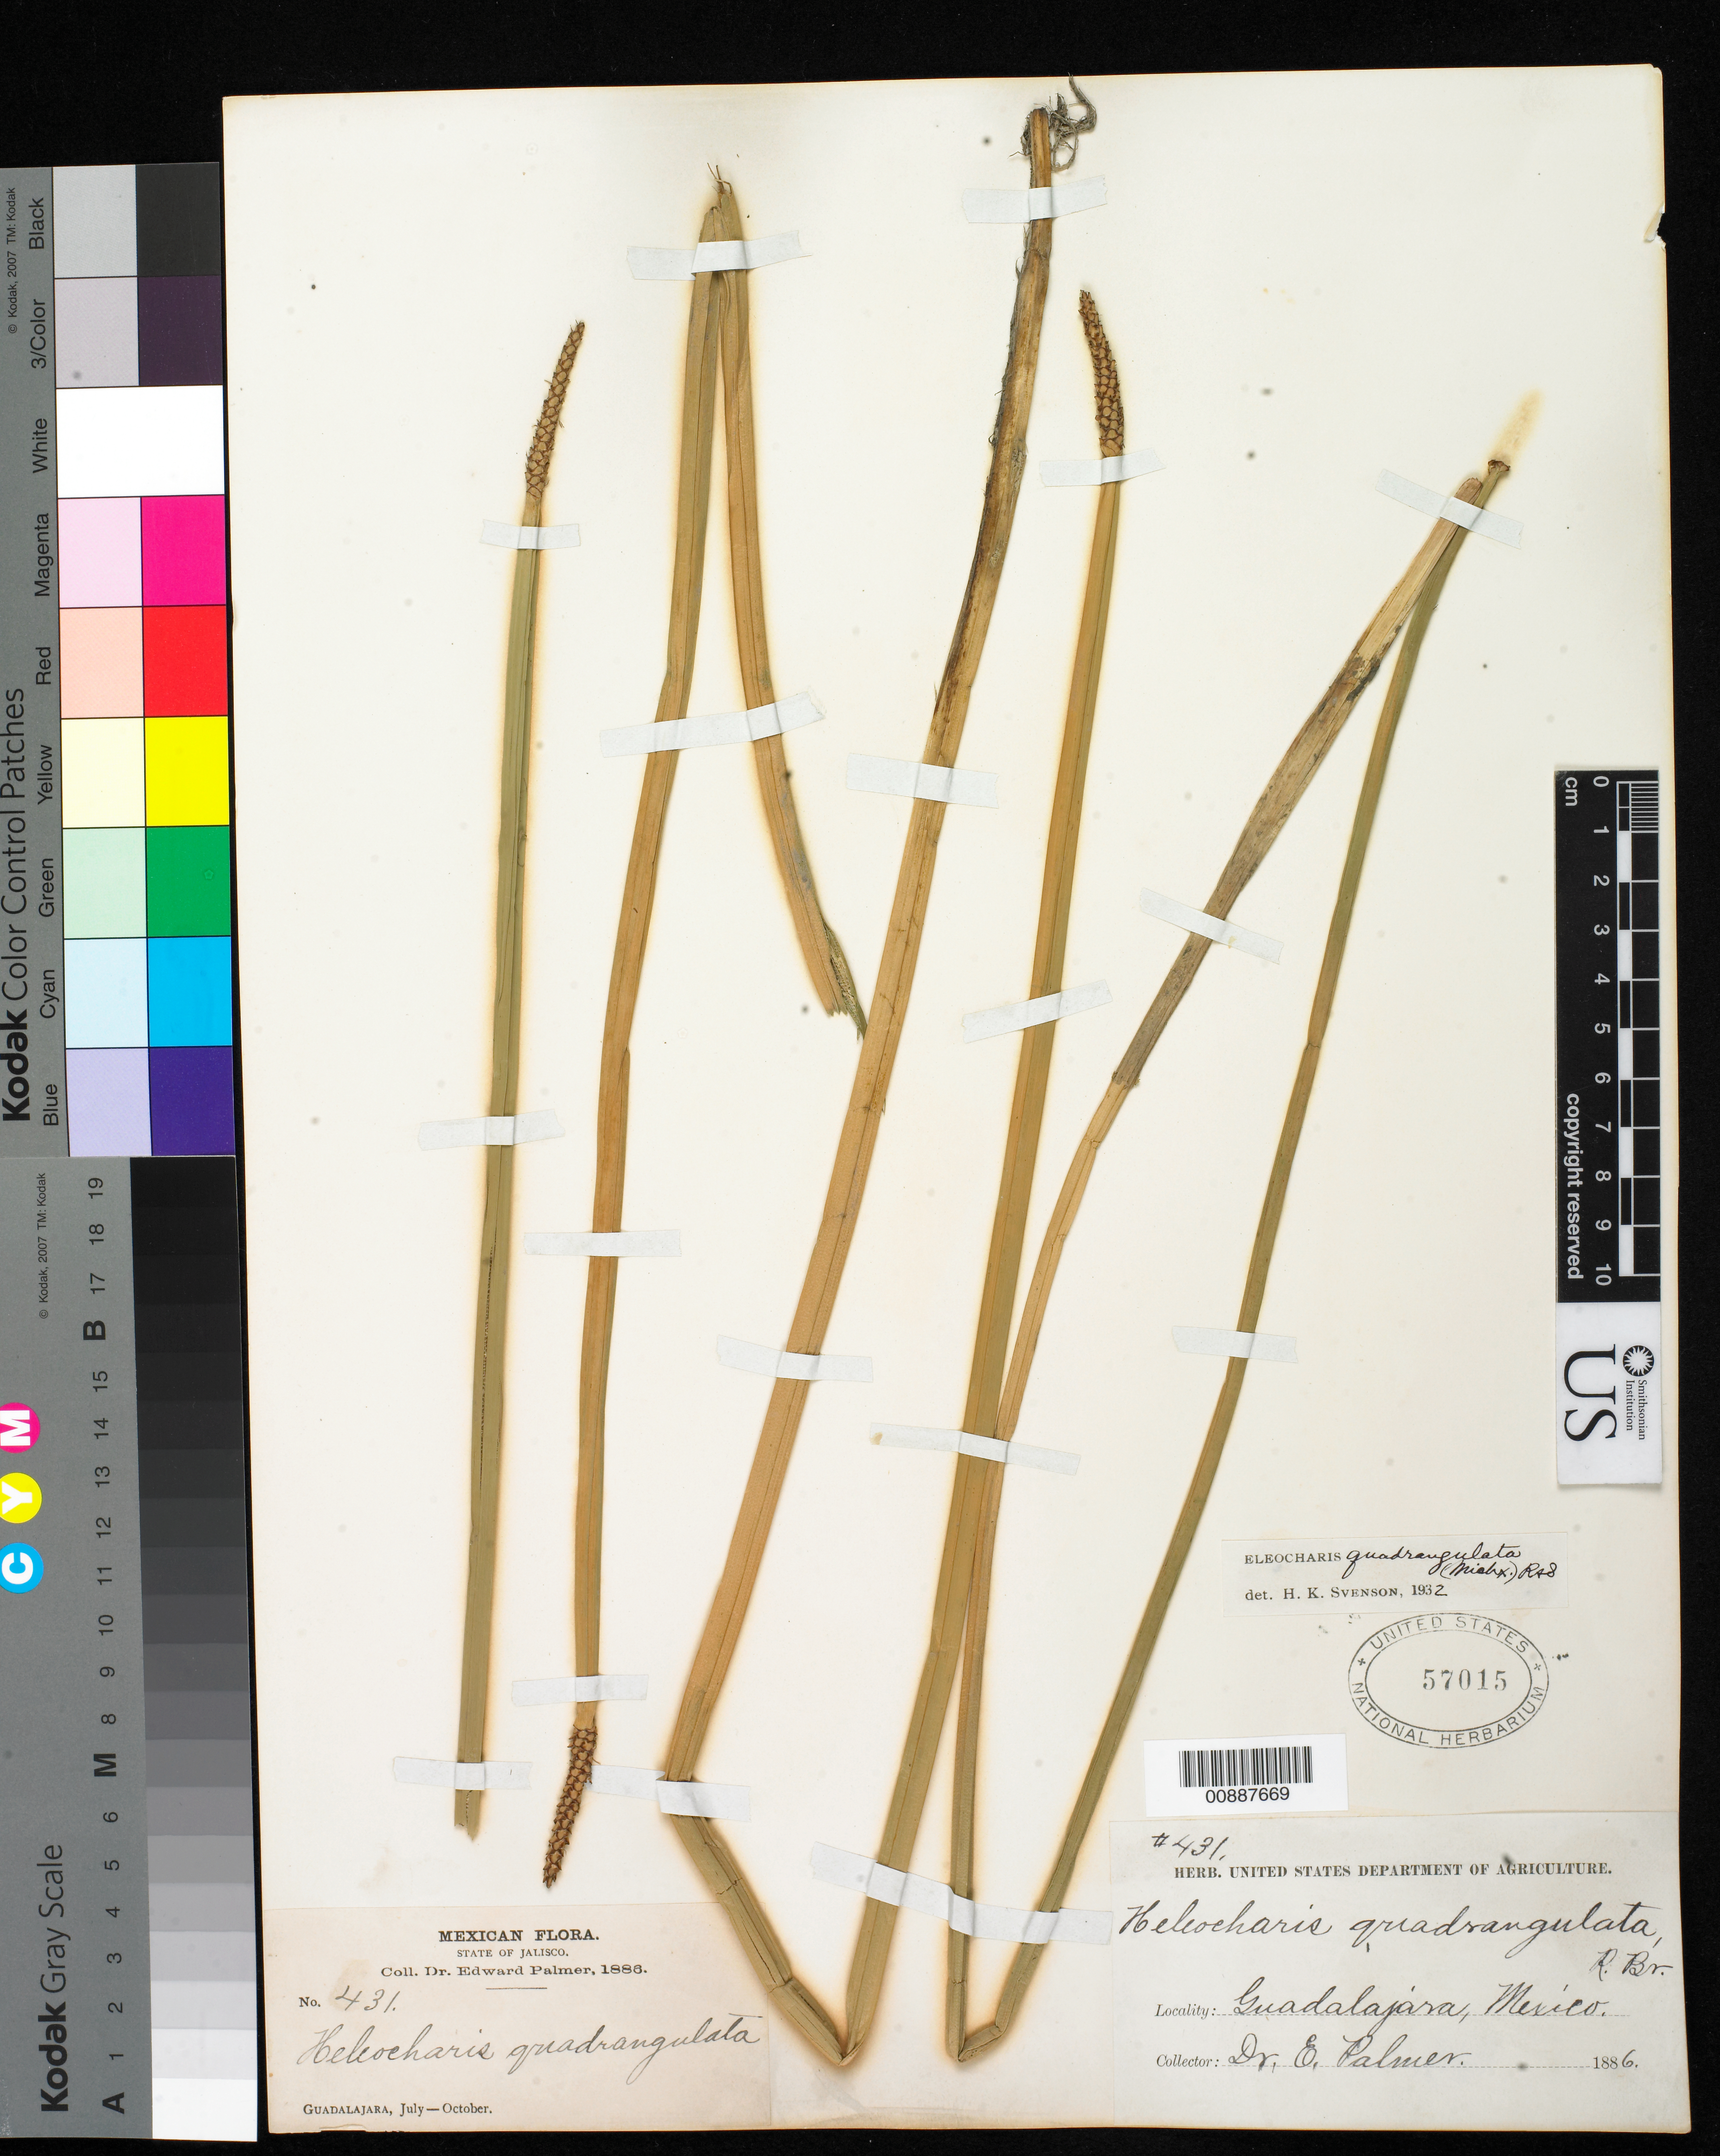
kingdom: Plantae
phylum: Tracheophyta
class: Liliopsida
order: Poales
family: Cyperaceae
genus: Eleocharis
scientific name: Eleocharis quadrangulata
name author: (Michx.) Roem. & Schult.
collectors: E. Palmer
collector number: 431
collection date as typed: Jul 1886 to -- Oct 1886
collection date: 1886-07/1886-10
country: Mexico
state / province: Jalisco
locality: Guadalajara, Jalisco.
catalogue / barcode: US 57015